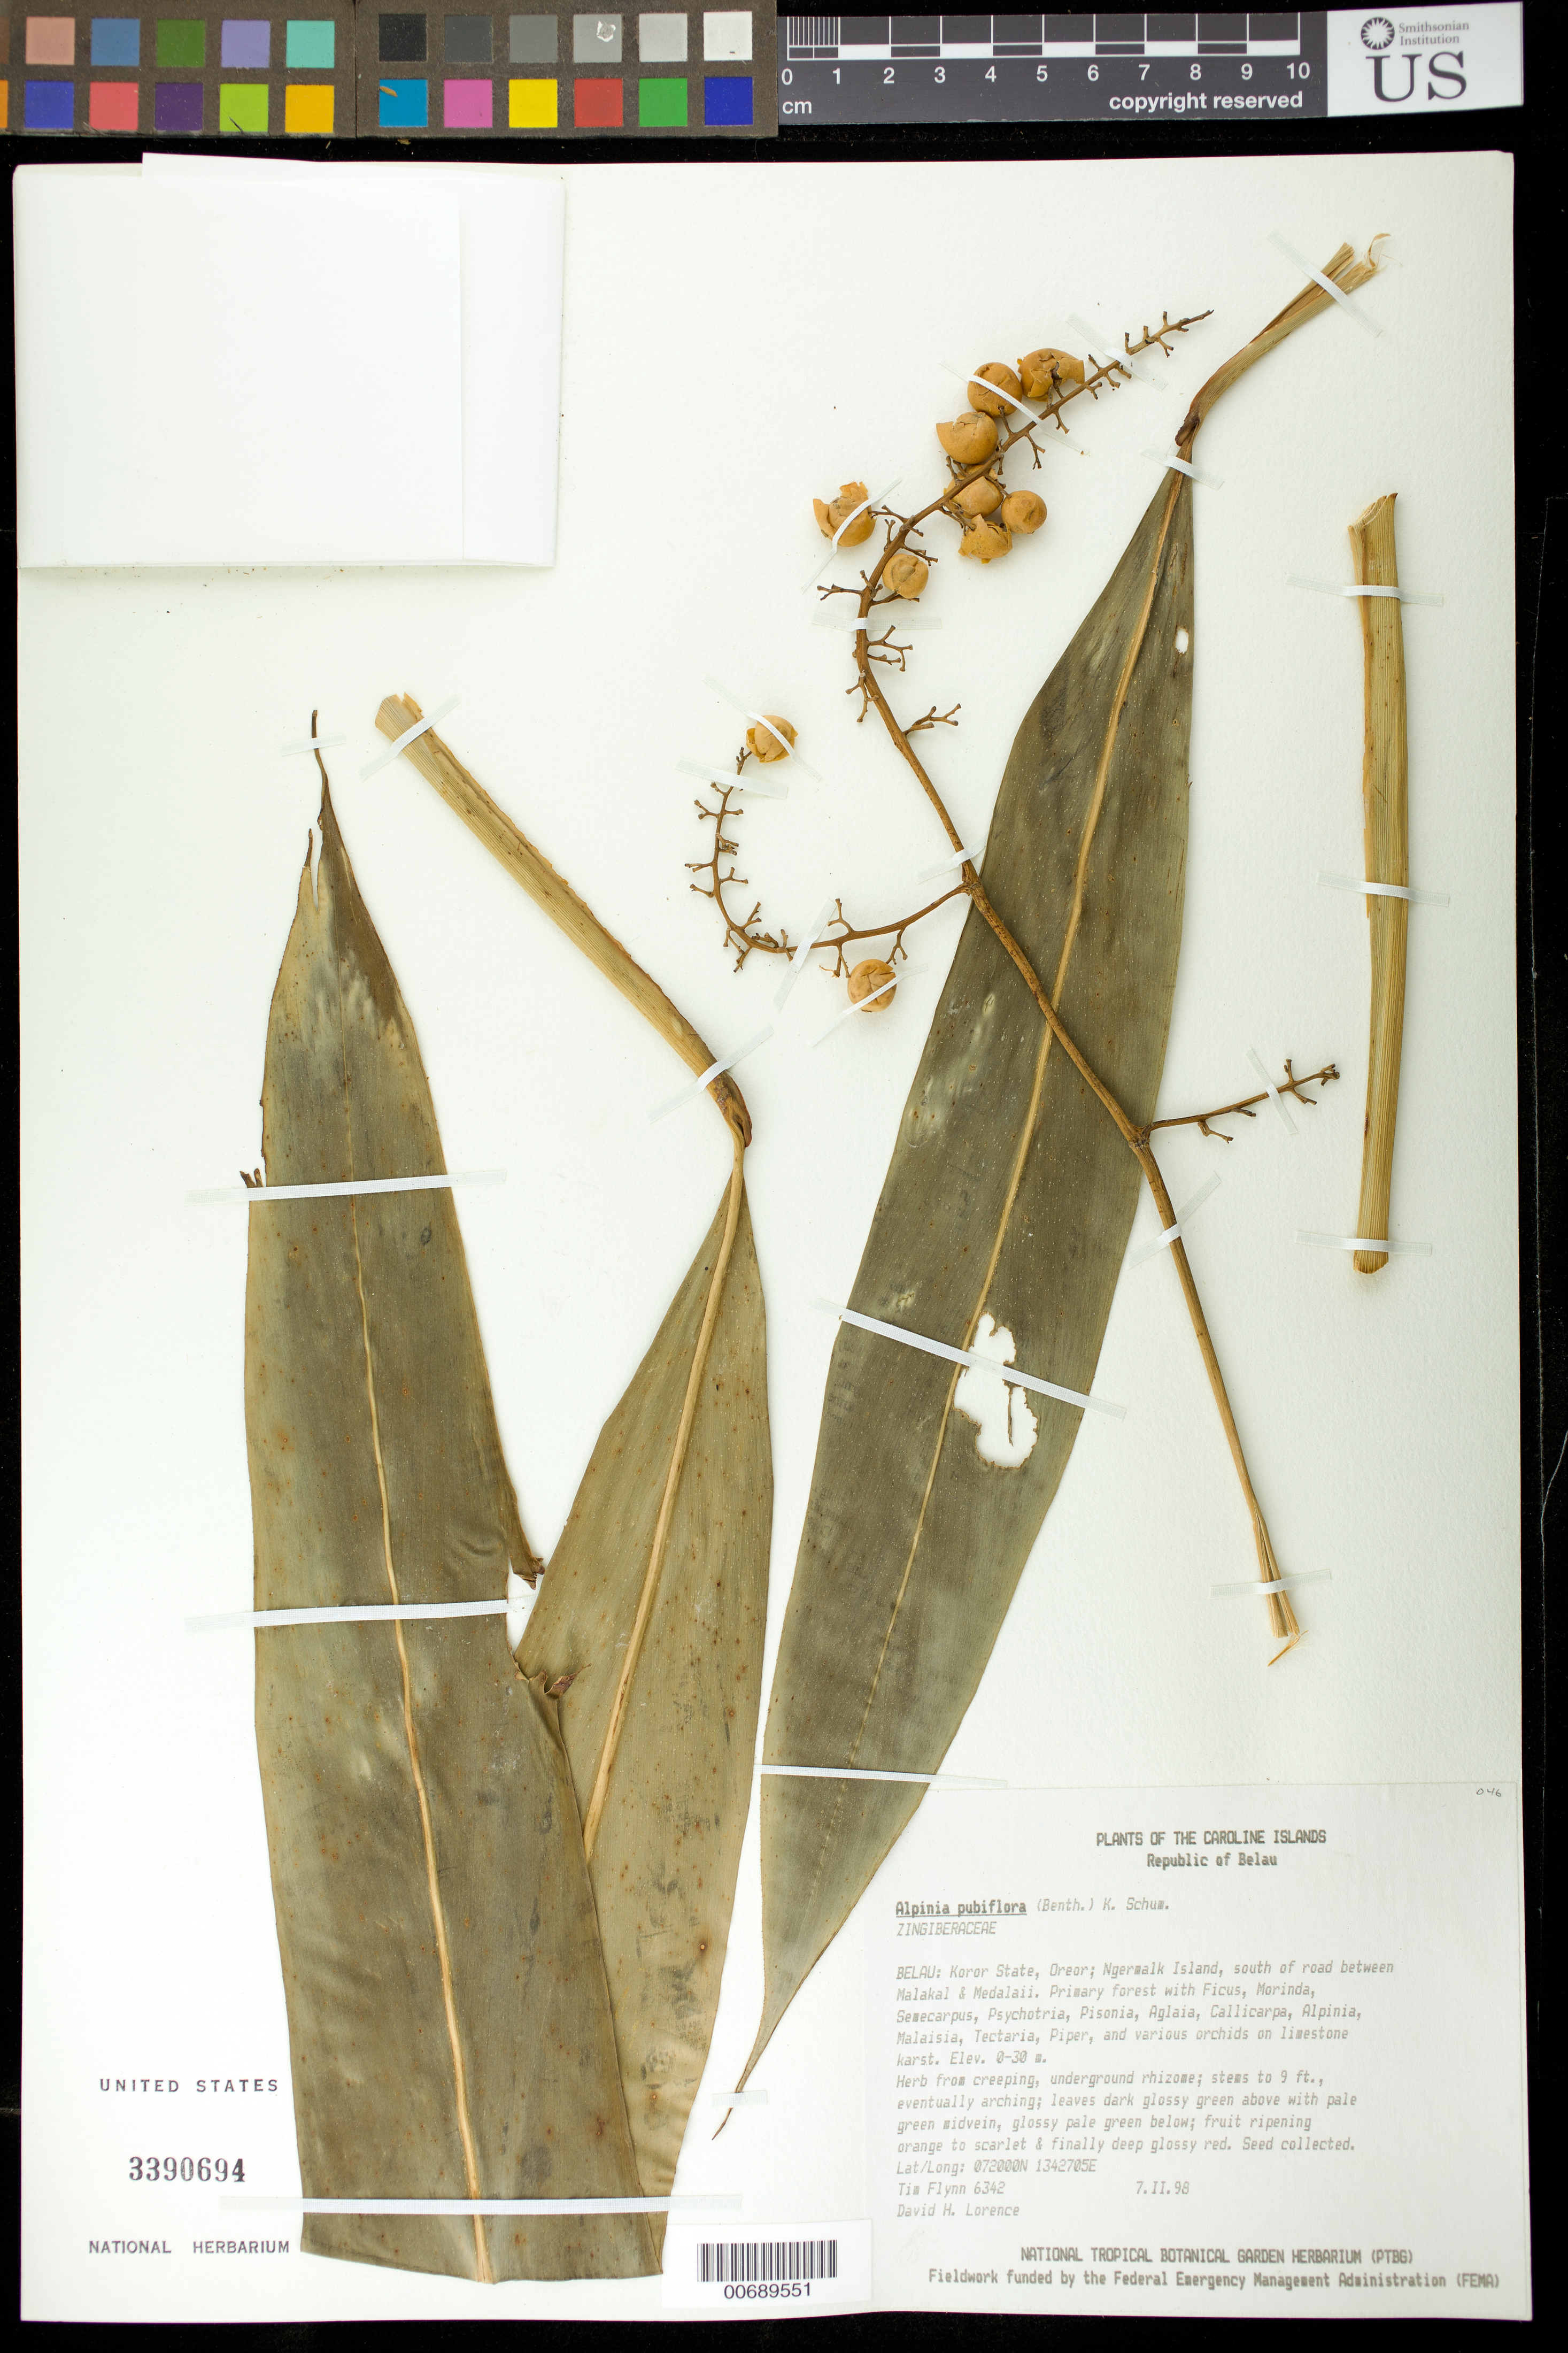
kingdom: Plantae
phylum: Tracheophyta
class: Liliopsida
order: Zingiberales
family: Zingiberaceae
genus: Alpinia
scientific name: Alpinia pubiflora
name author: (Benth.) K. Schum.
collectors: T. W. Flynn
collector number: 6342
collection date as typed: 07 Feb 1998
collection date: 1998-02-07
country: Palau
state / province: Koror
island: Ngermalk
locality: Koror State. Oreor, Ngermalk Island.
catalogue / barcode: US 3390694